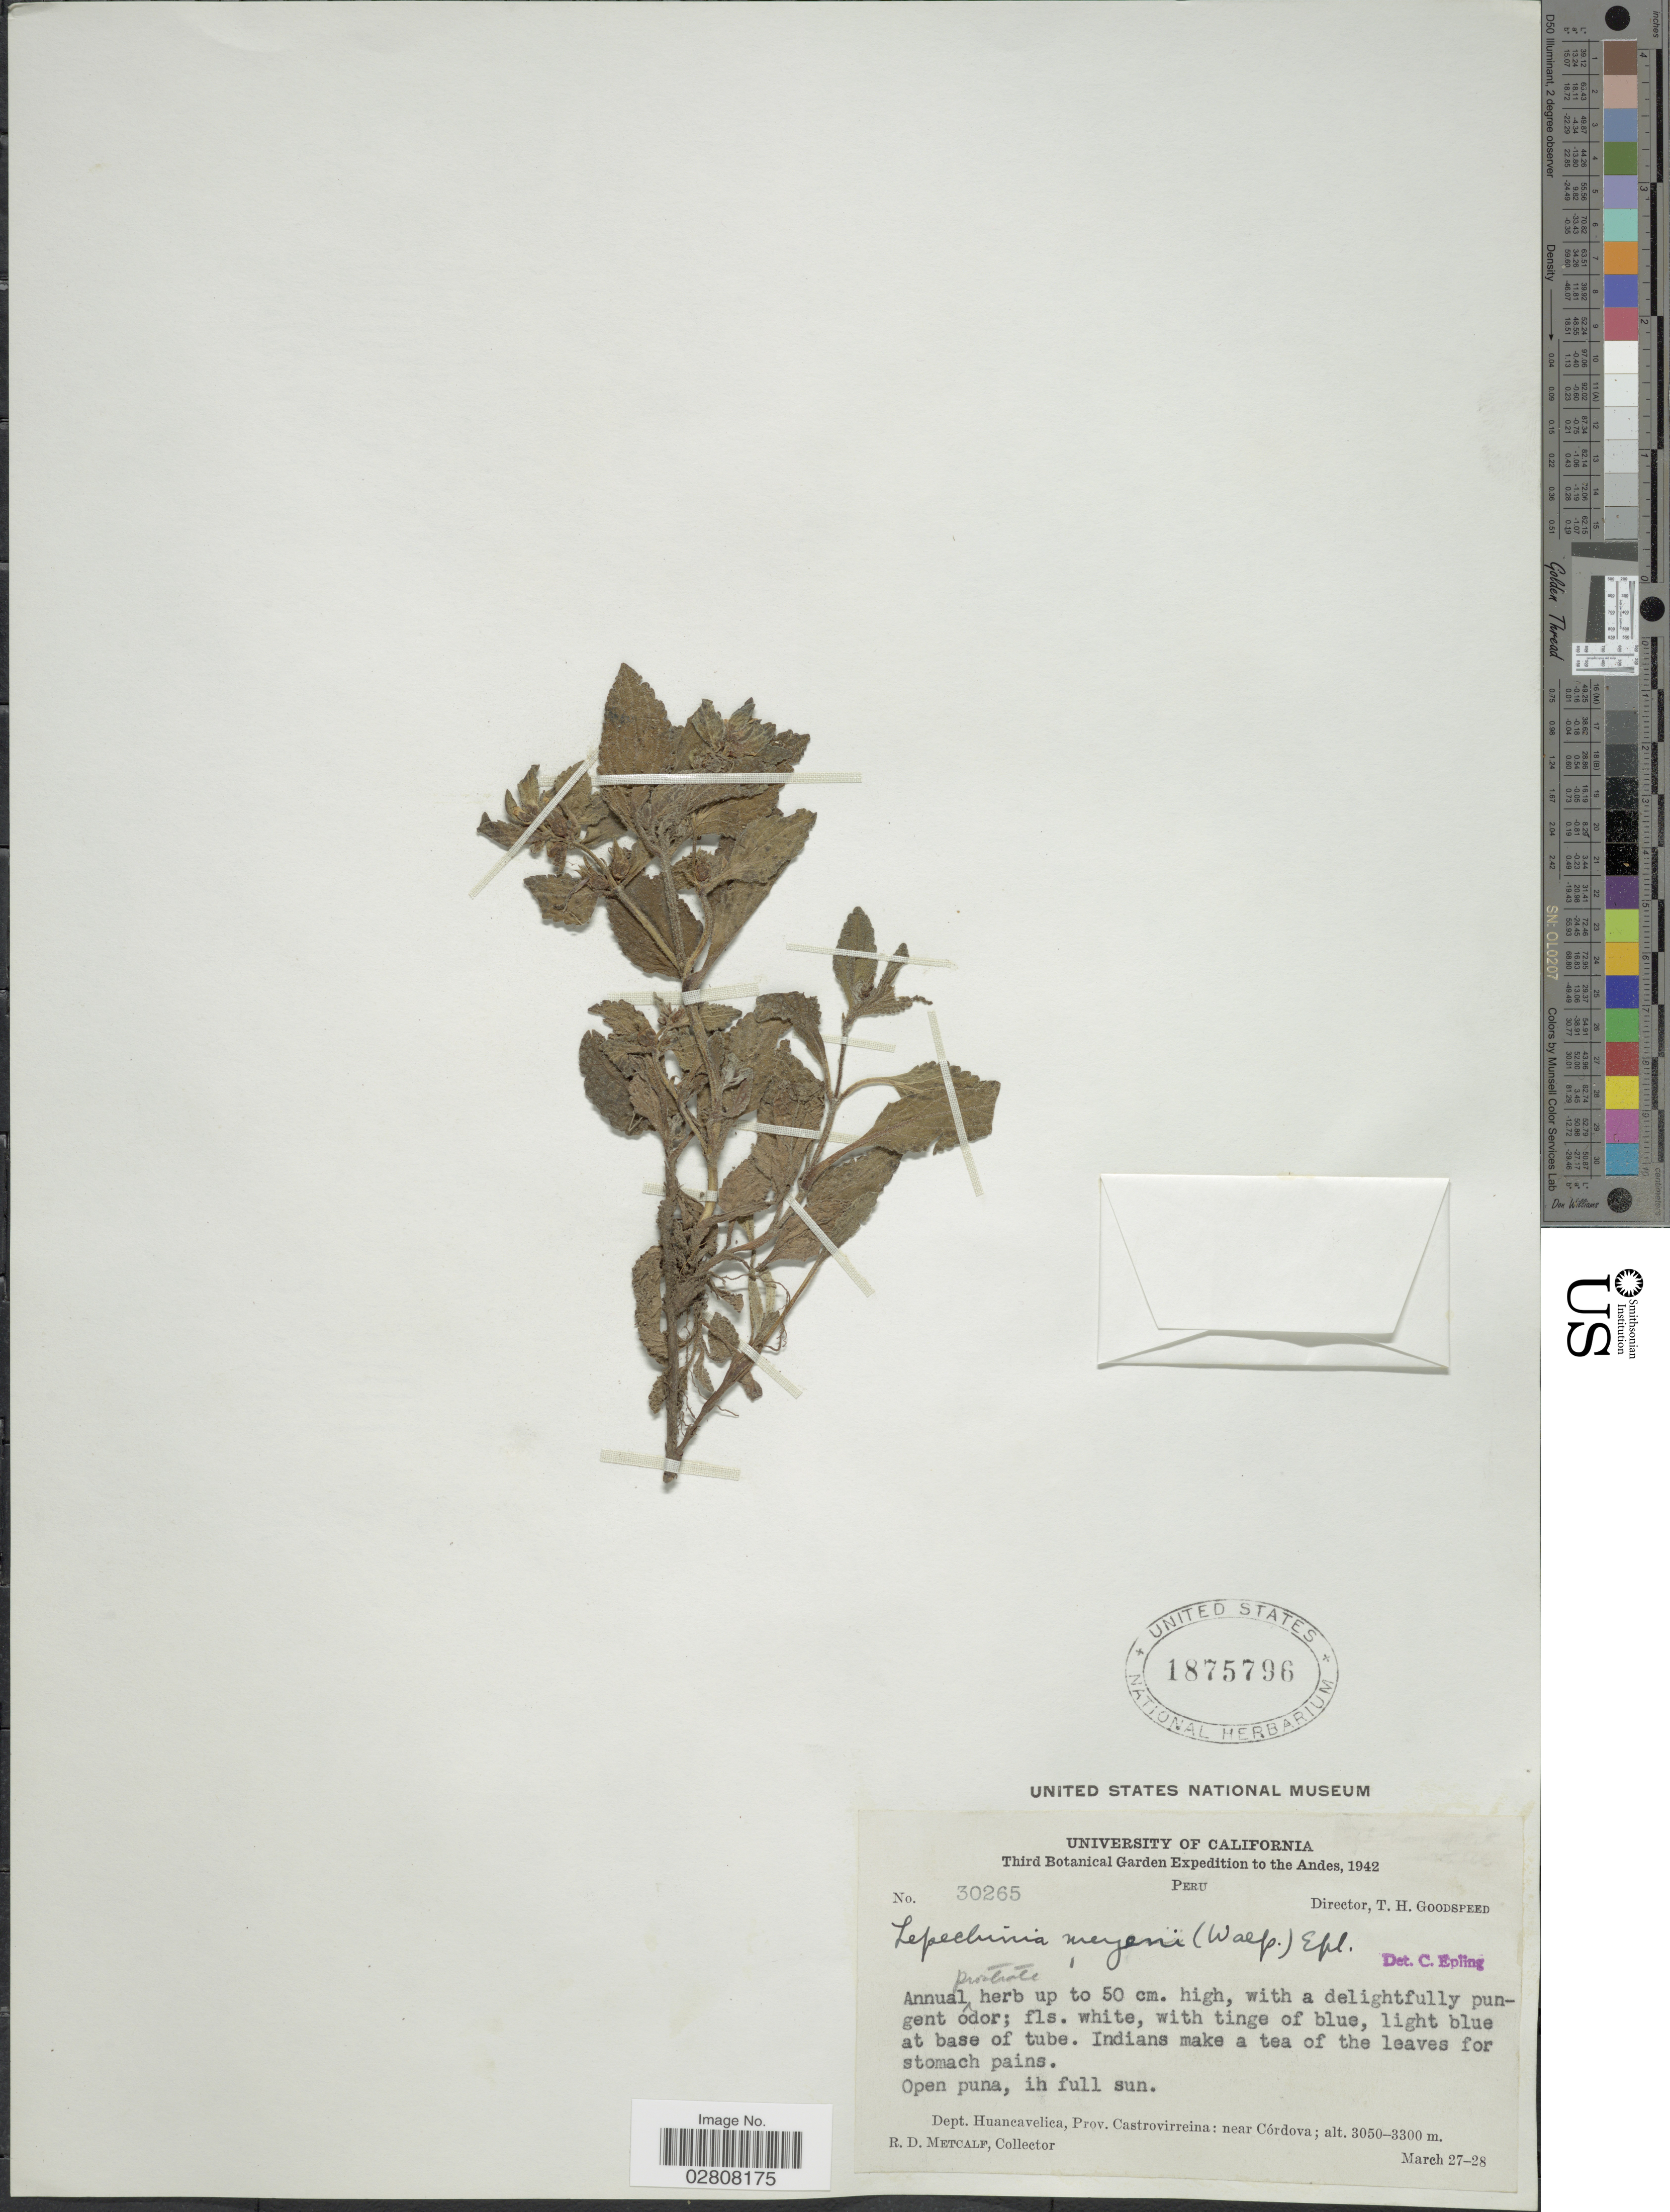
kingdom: Plantae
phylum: Tracheophyta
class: Magnoliopsida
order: Lamiales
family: Lamiaceae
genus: Lepechinia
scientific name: Lepechinia meyenii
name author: (Walp.) Epling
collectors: R. D. Metcalf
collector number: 30265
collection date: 1942-03-27/1942-03-28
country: Peru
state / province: Huancavelica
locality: Dept. Huancavelica, Prov. Castrovirreina: near Córdova.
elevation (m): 3050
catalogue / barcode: US 1875796